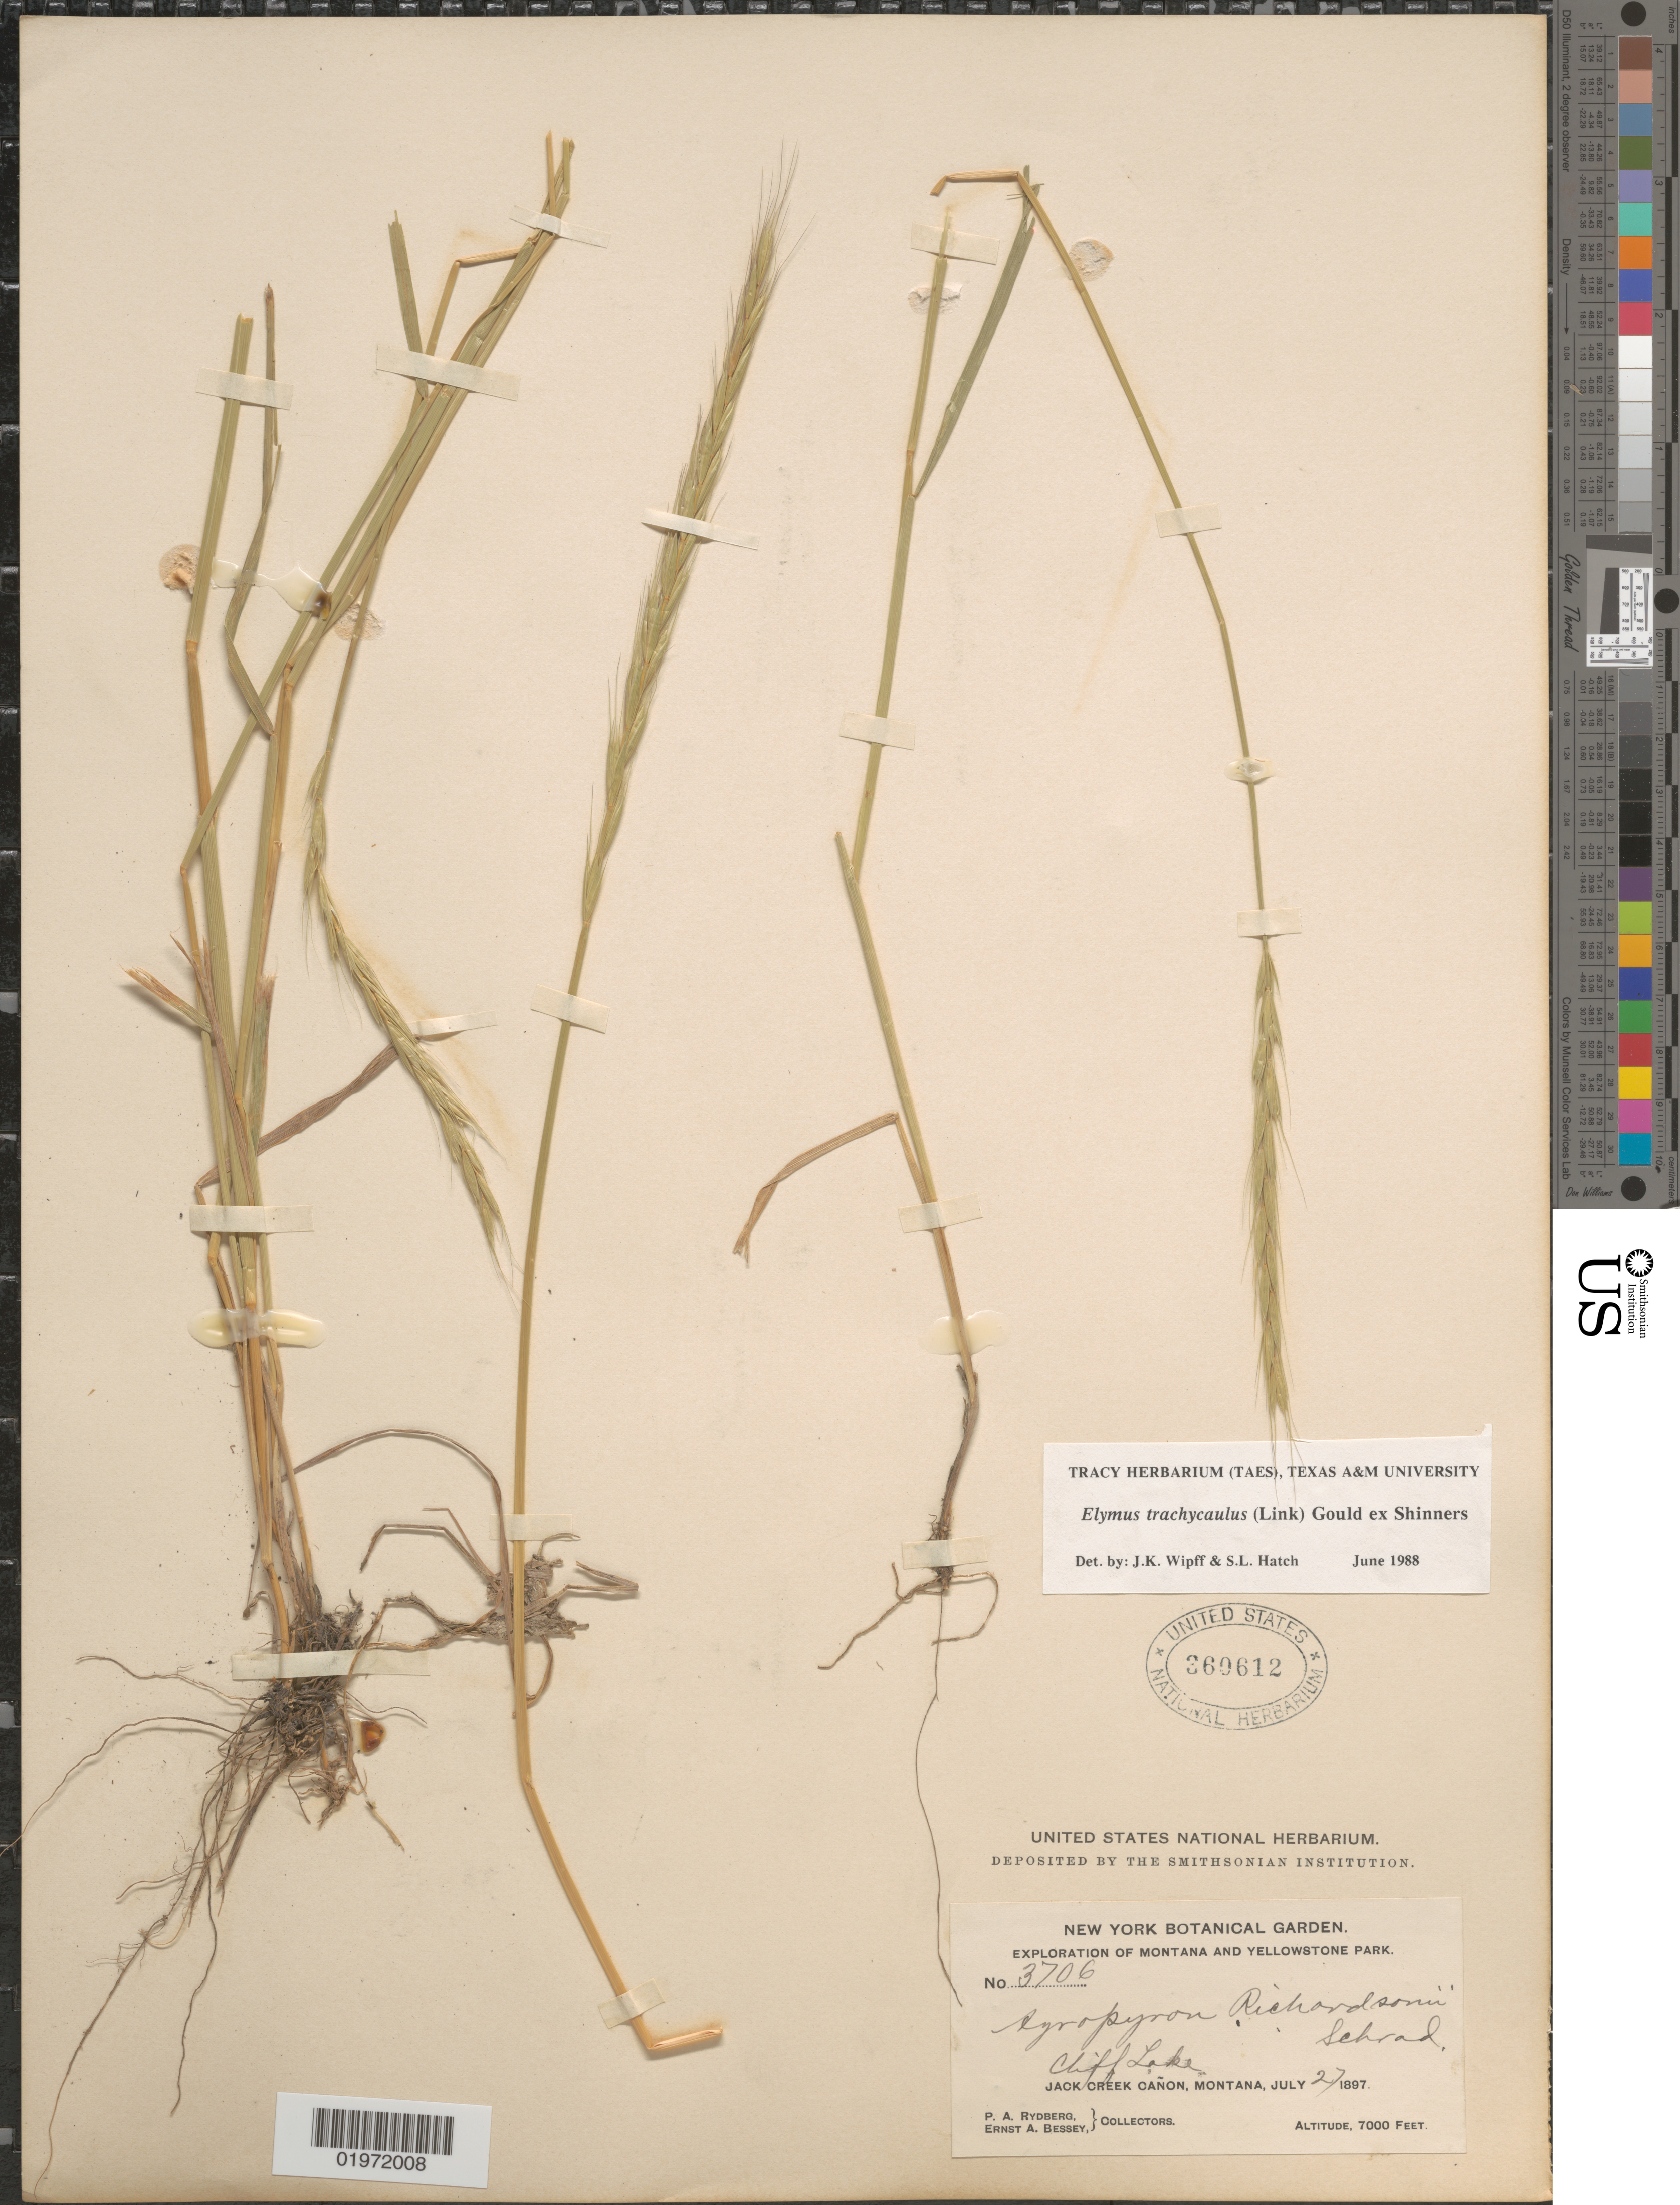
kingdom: Plantae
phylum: Tracheophyta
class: Liliopsida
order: Poales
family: Poaceae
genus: Elymus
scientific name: Elymus trachycaulus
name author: (Link) Gould ex Shinners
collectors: P. A. Rydberg & E. A. Bessey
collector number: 3706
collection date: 1897-07-27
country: United States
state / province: Montana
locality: Exploration of Montana and Yellowstone Park. Cliff Lake. Jack Creek Cañon.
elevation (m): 2134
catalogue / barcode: US 360612